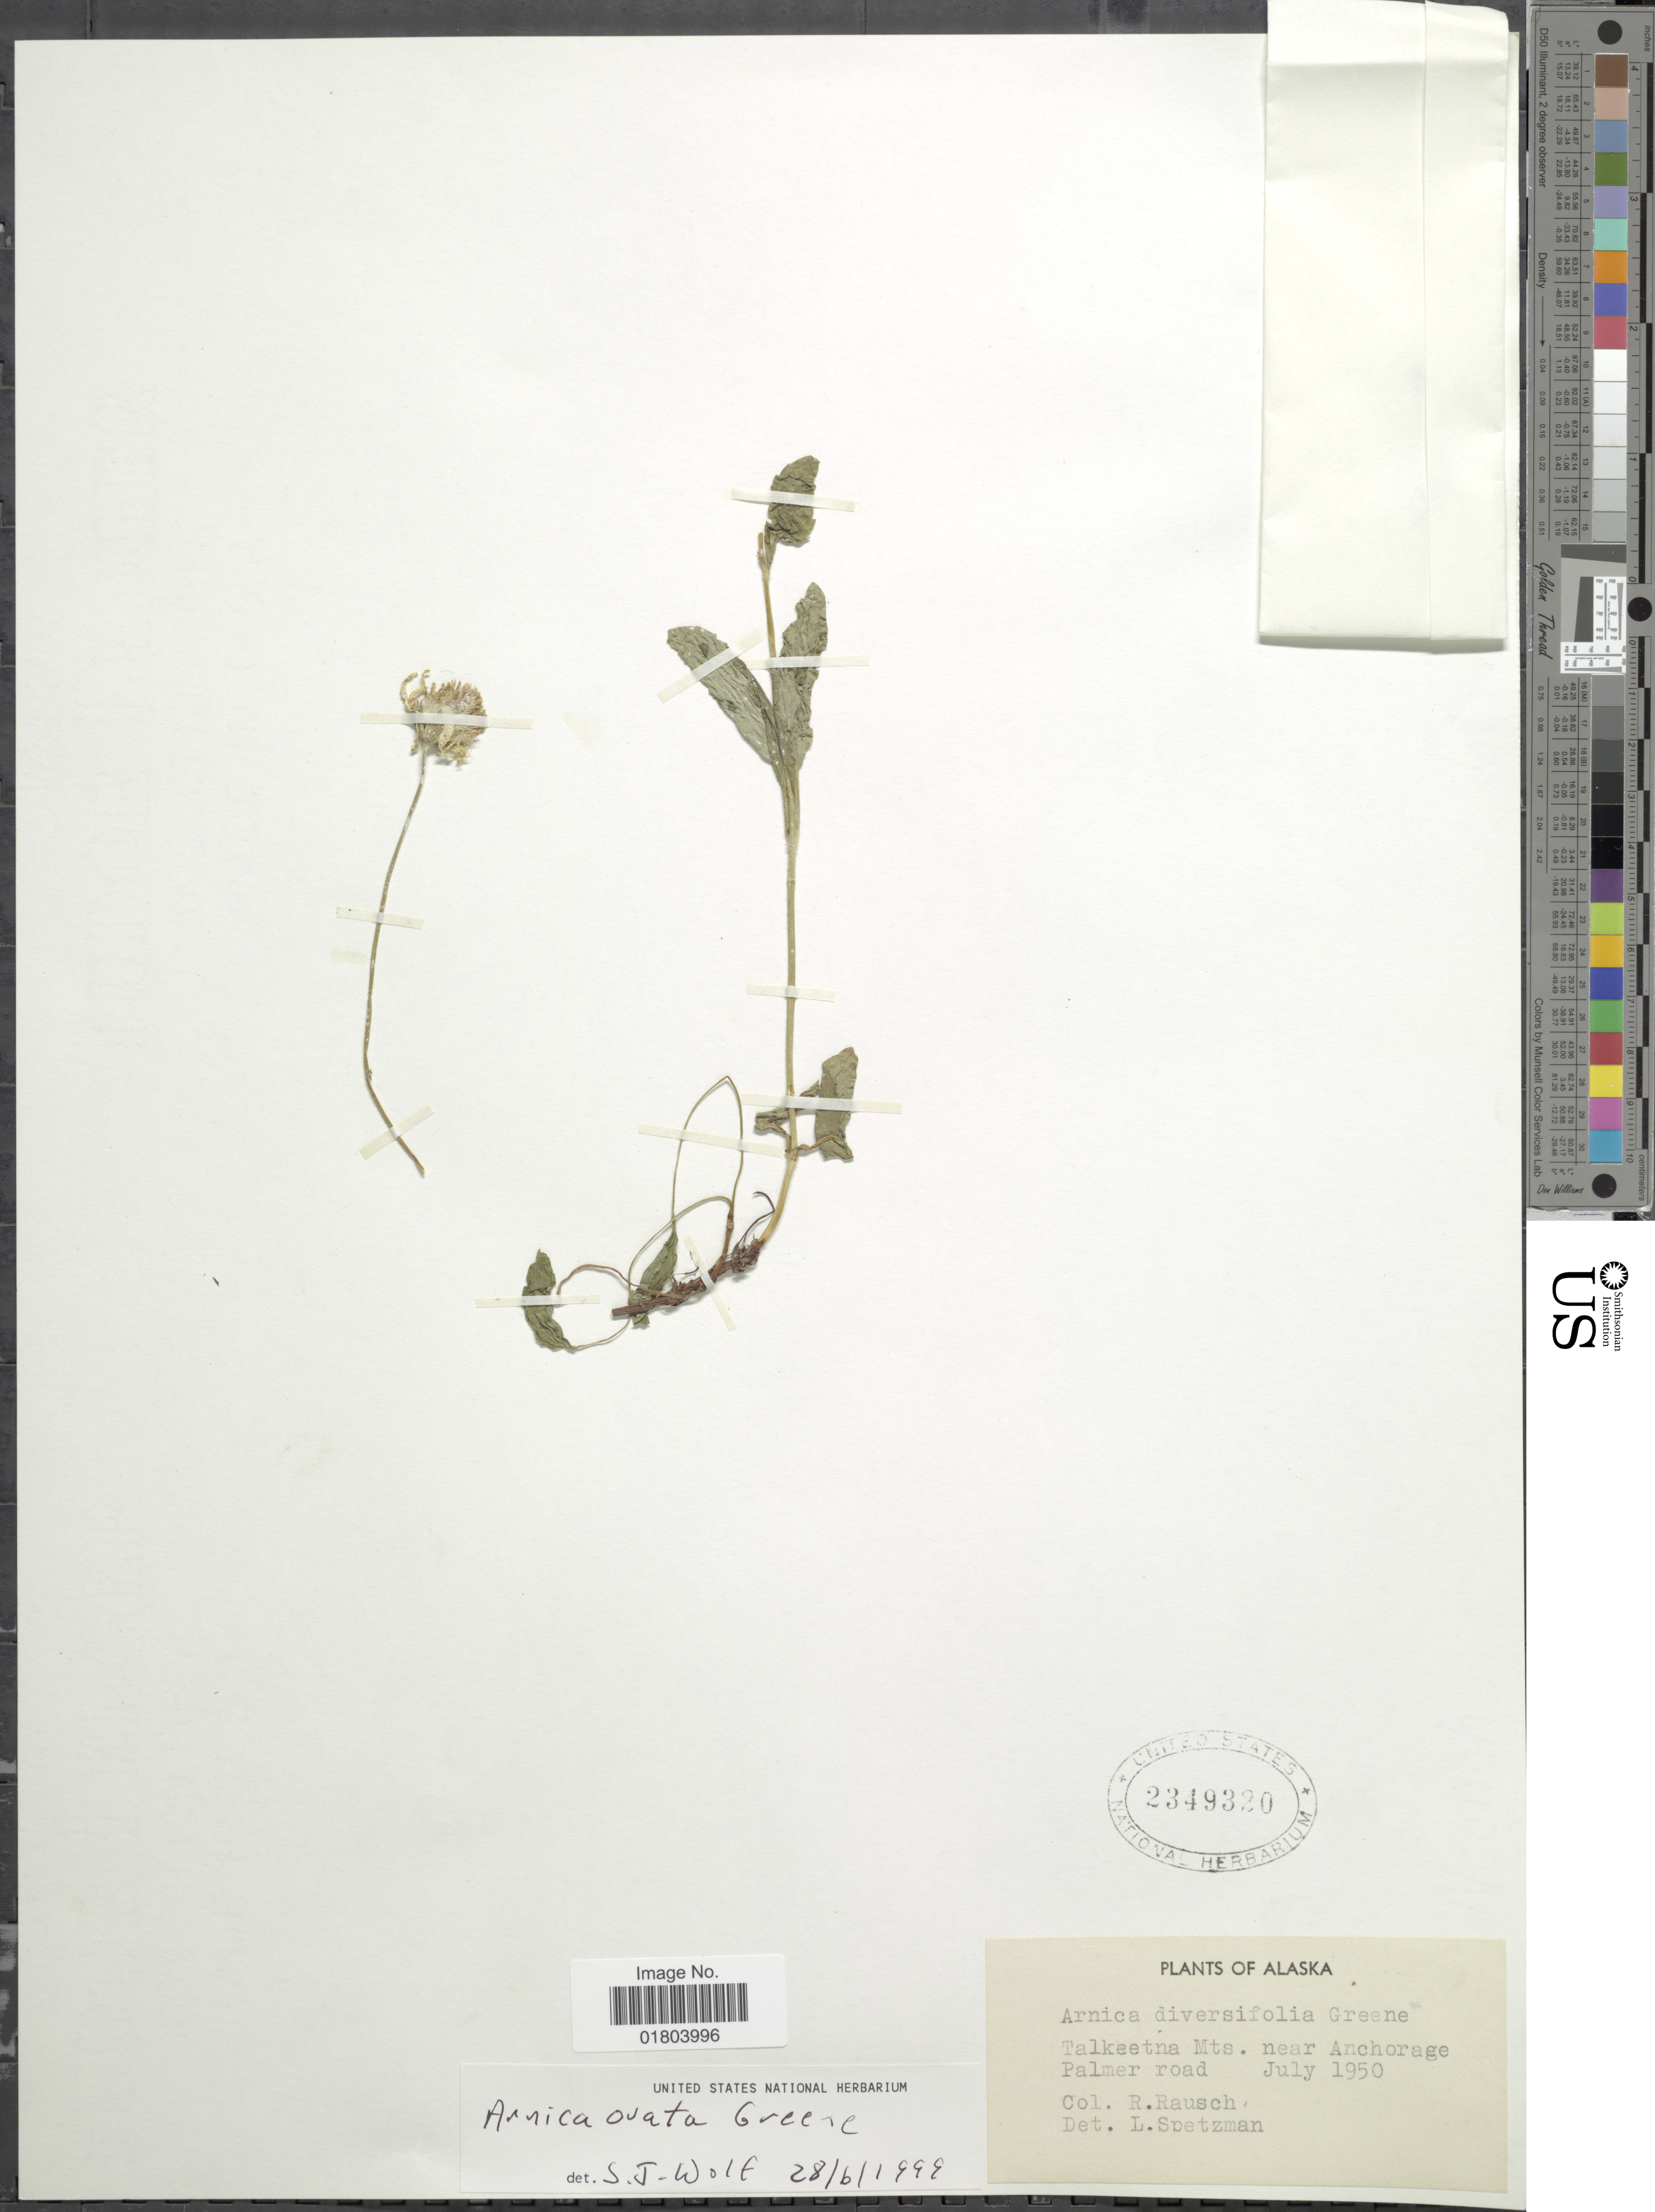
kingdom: Plantae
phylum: Tracheophyta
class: Magnoliopsida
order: Asterales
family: Asteraceae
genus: Arnica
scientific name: Arnica ovata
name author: Greene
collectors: R. Rausch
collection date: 1950-07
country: United States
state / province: Alaska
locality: Talkeetna Mts near Anchorage Palmer road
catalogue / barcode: US 2349320